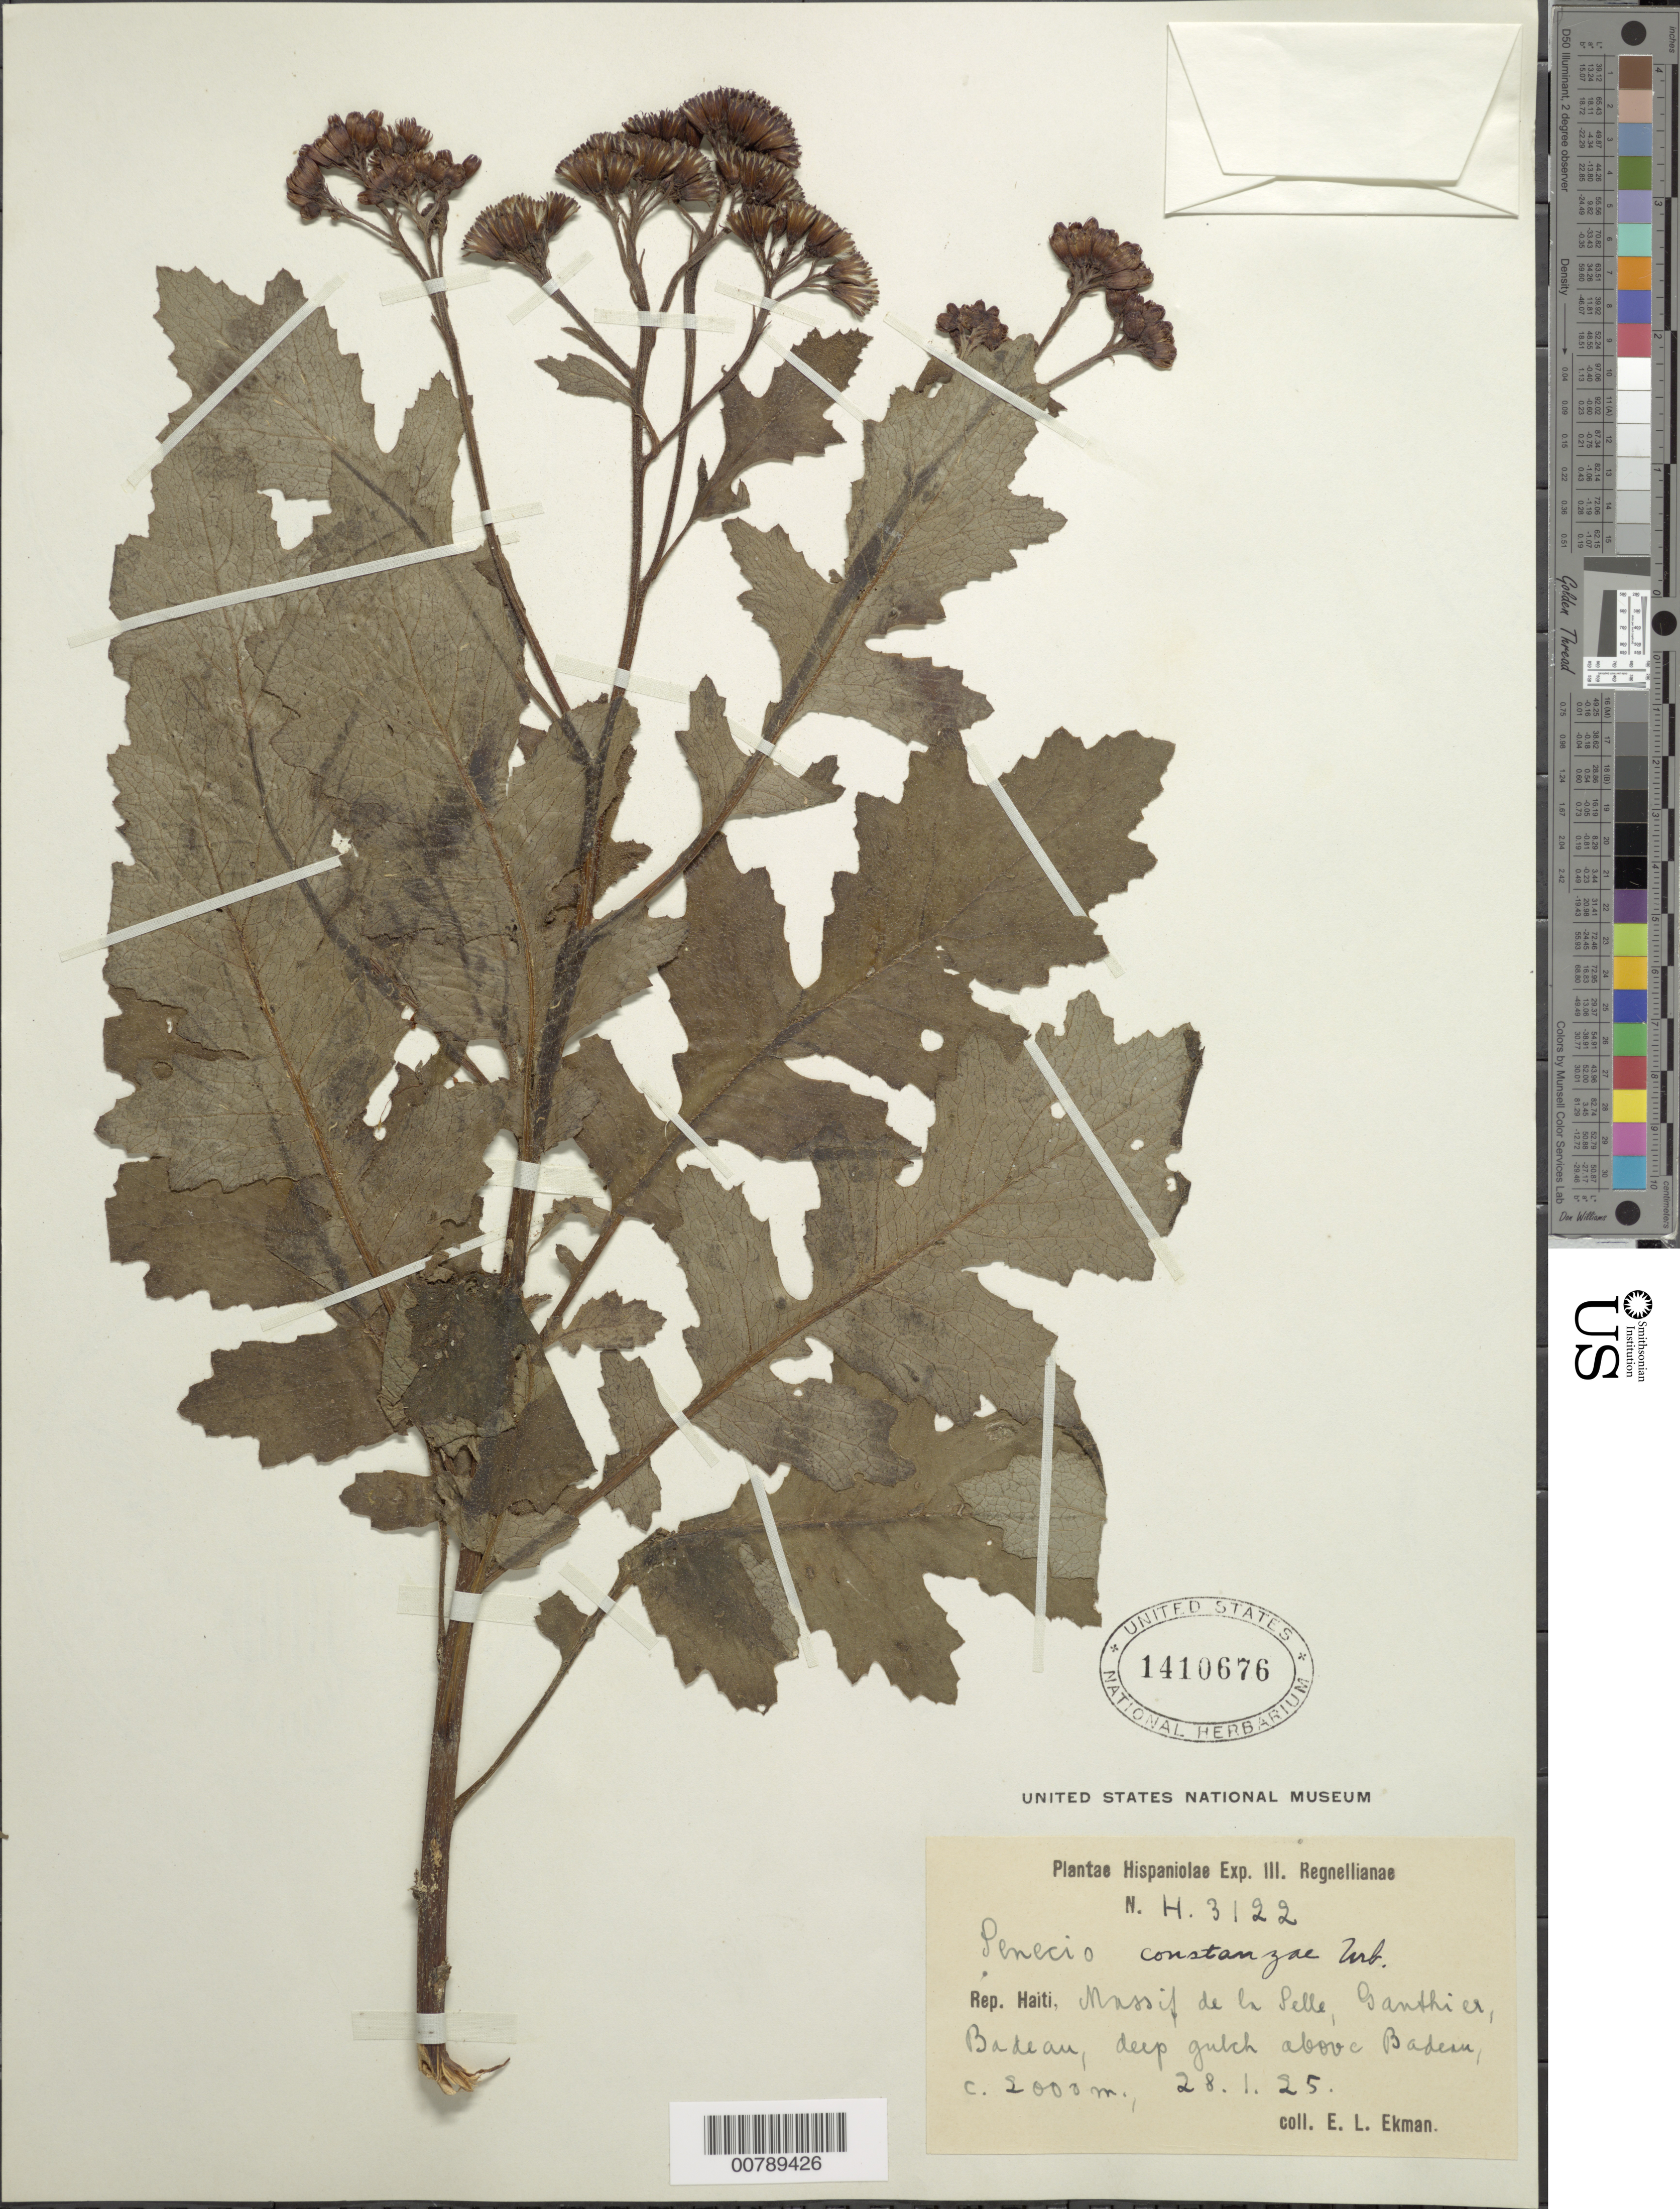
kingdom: Plantae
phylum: Tracheophyta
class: Magnoliopsida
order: Asterales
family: Asteraceae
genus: Senecio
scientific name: Senecio constanzae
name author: Urb.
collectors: E. L. Ekman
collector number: H 3122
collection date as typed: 28 Jan 1925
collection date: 1925-01-28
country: Haiti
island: Hispaniola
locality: Massif de la Selle, Ganthier, Badeau, deep gulch above Badeau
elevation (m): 2000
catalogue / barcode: US 1410676